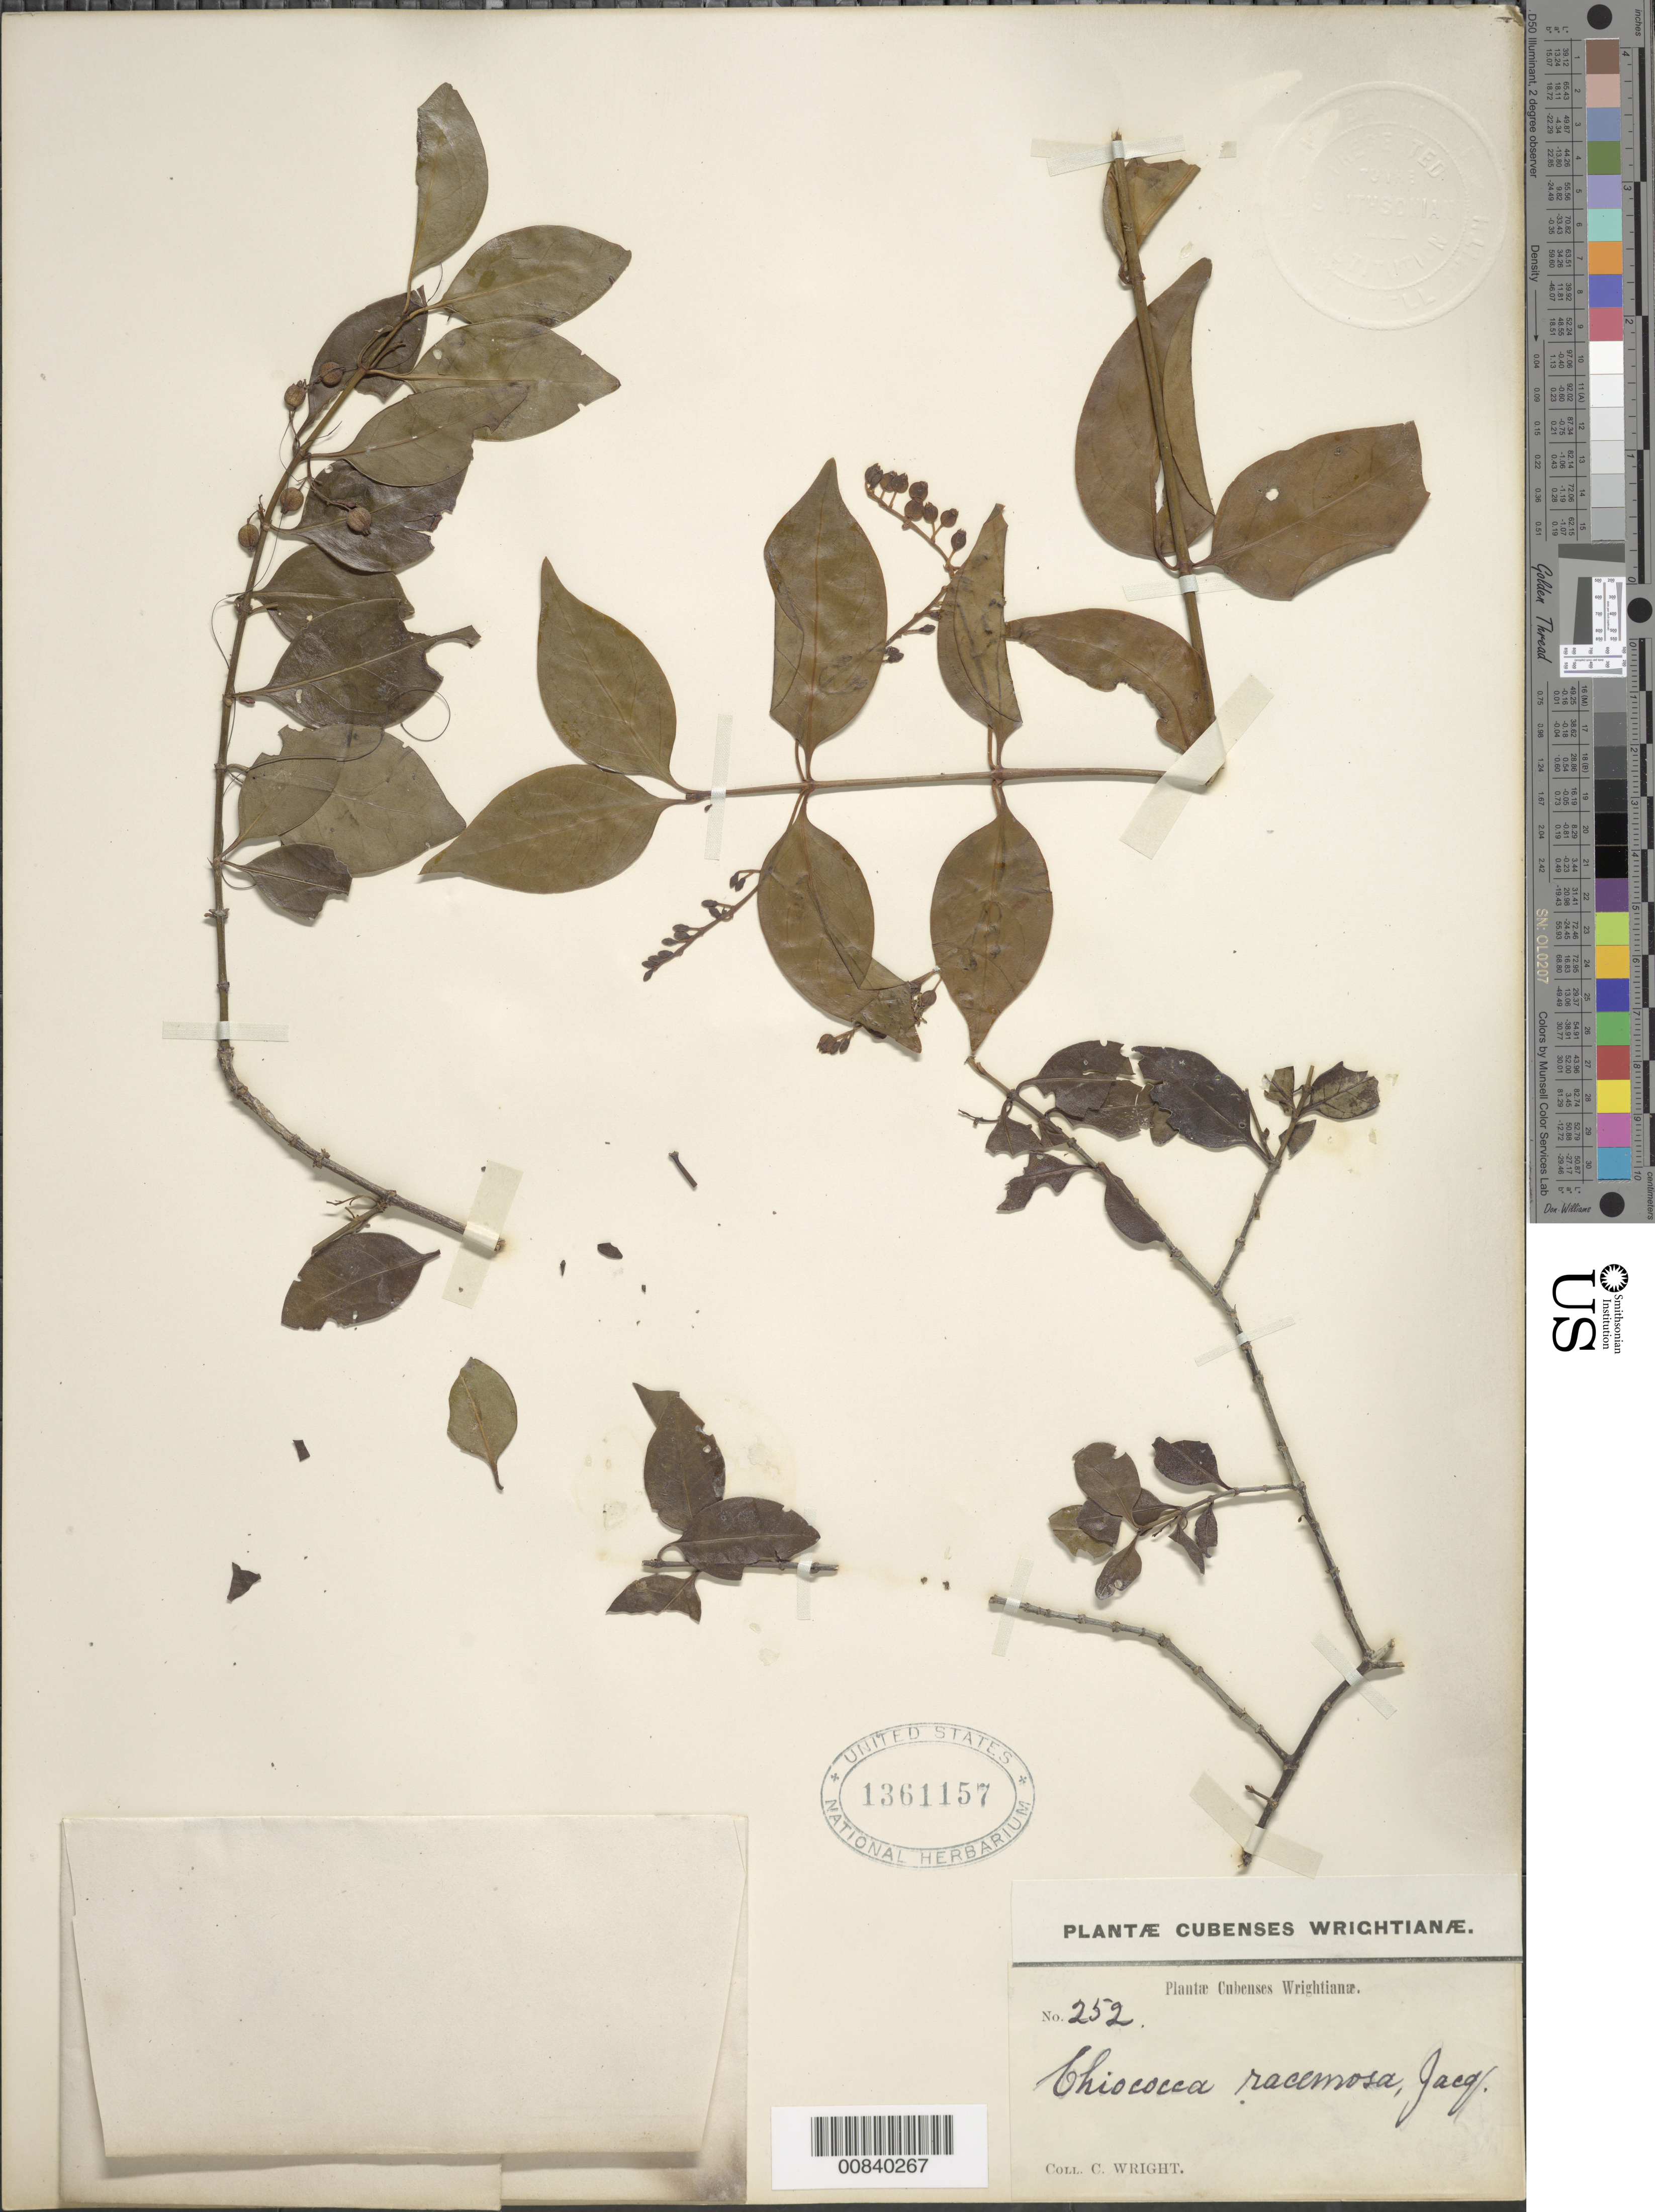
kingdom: Plantae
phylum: Tracheophyta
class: Magnoliopsida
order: Gentianales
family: Rubiaceae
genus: Chiococca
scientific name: Chiococca alba subsp. alba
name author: (L.) Hitchc.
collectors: C. Wright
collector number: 252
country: Cuba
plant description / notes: C. Wright primarily collected in 1800's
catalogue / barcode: US 1361157